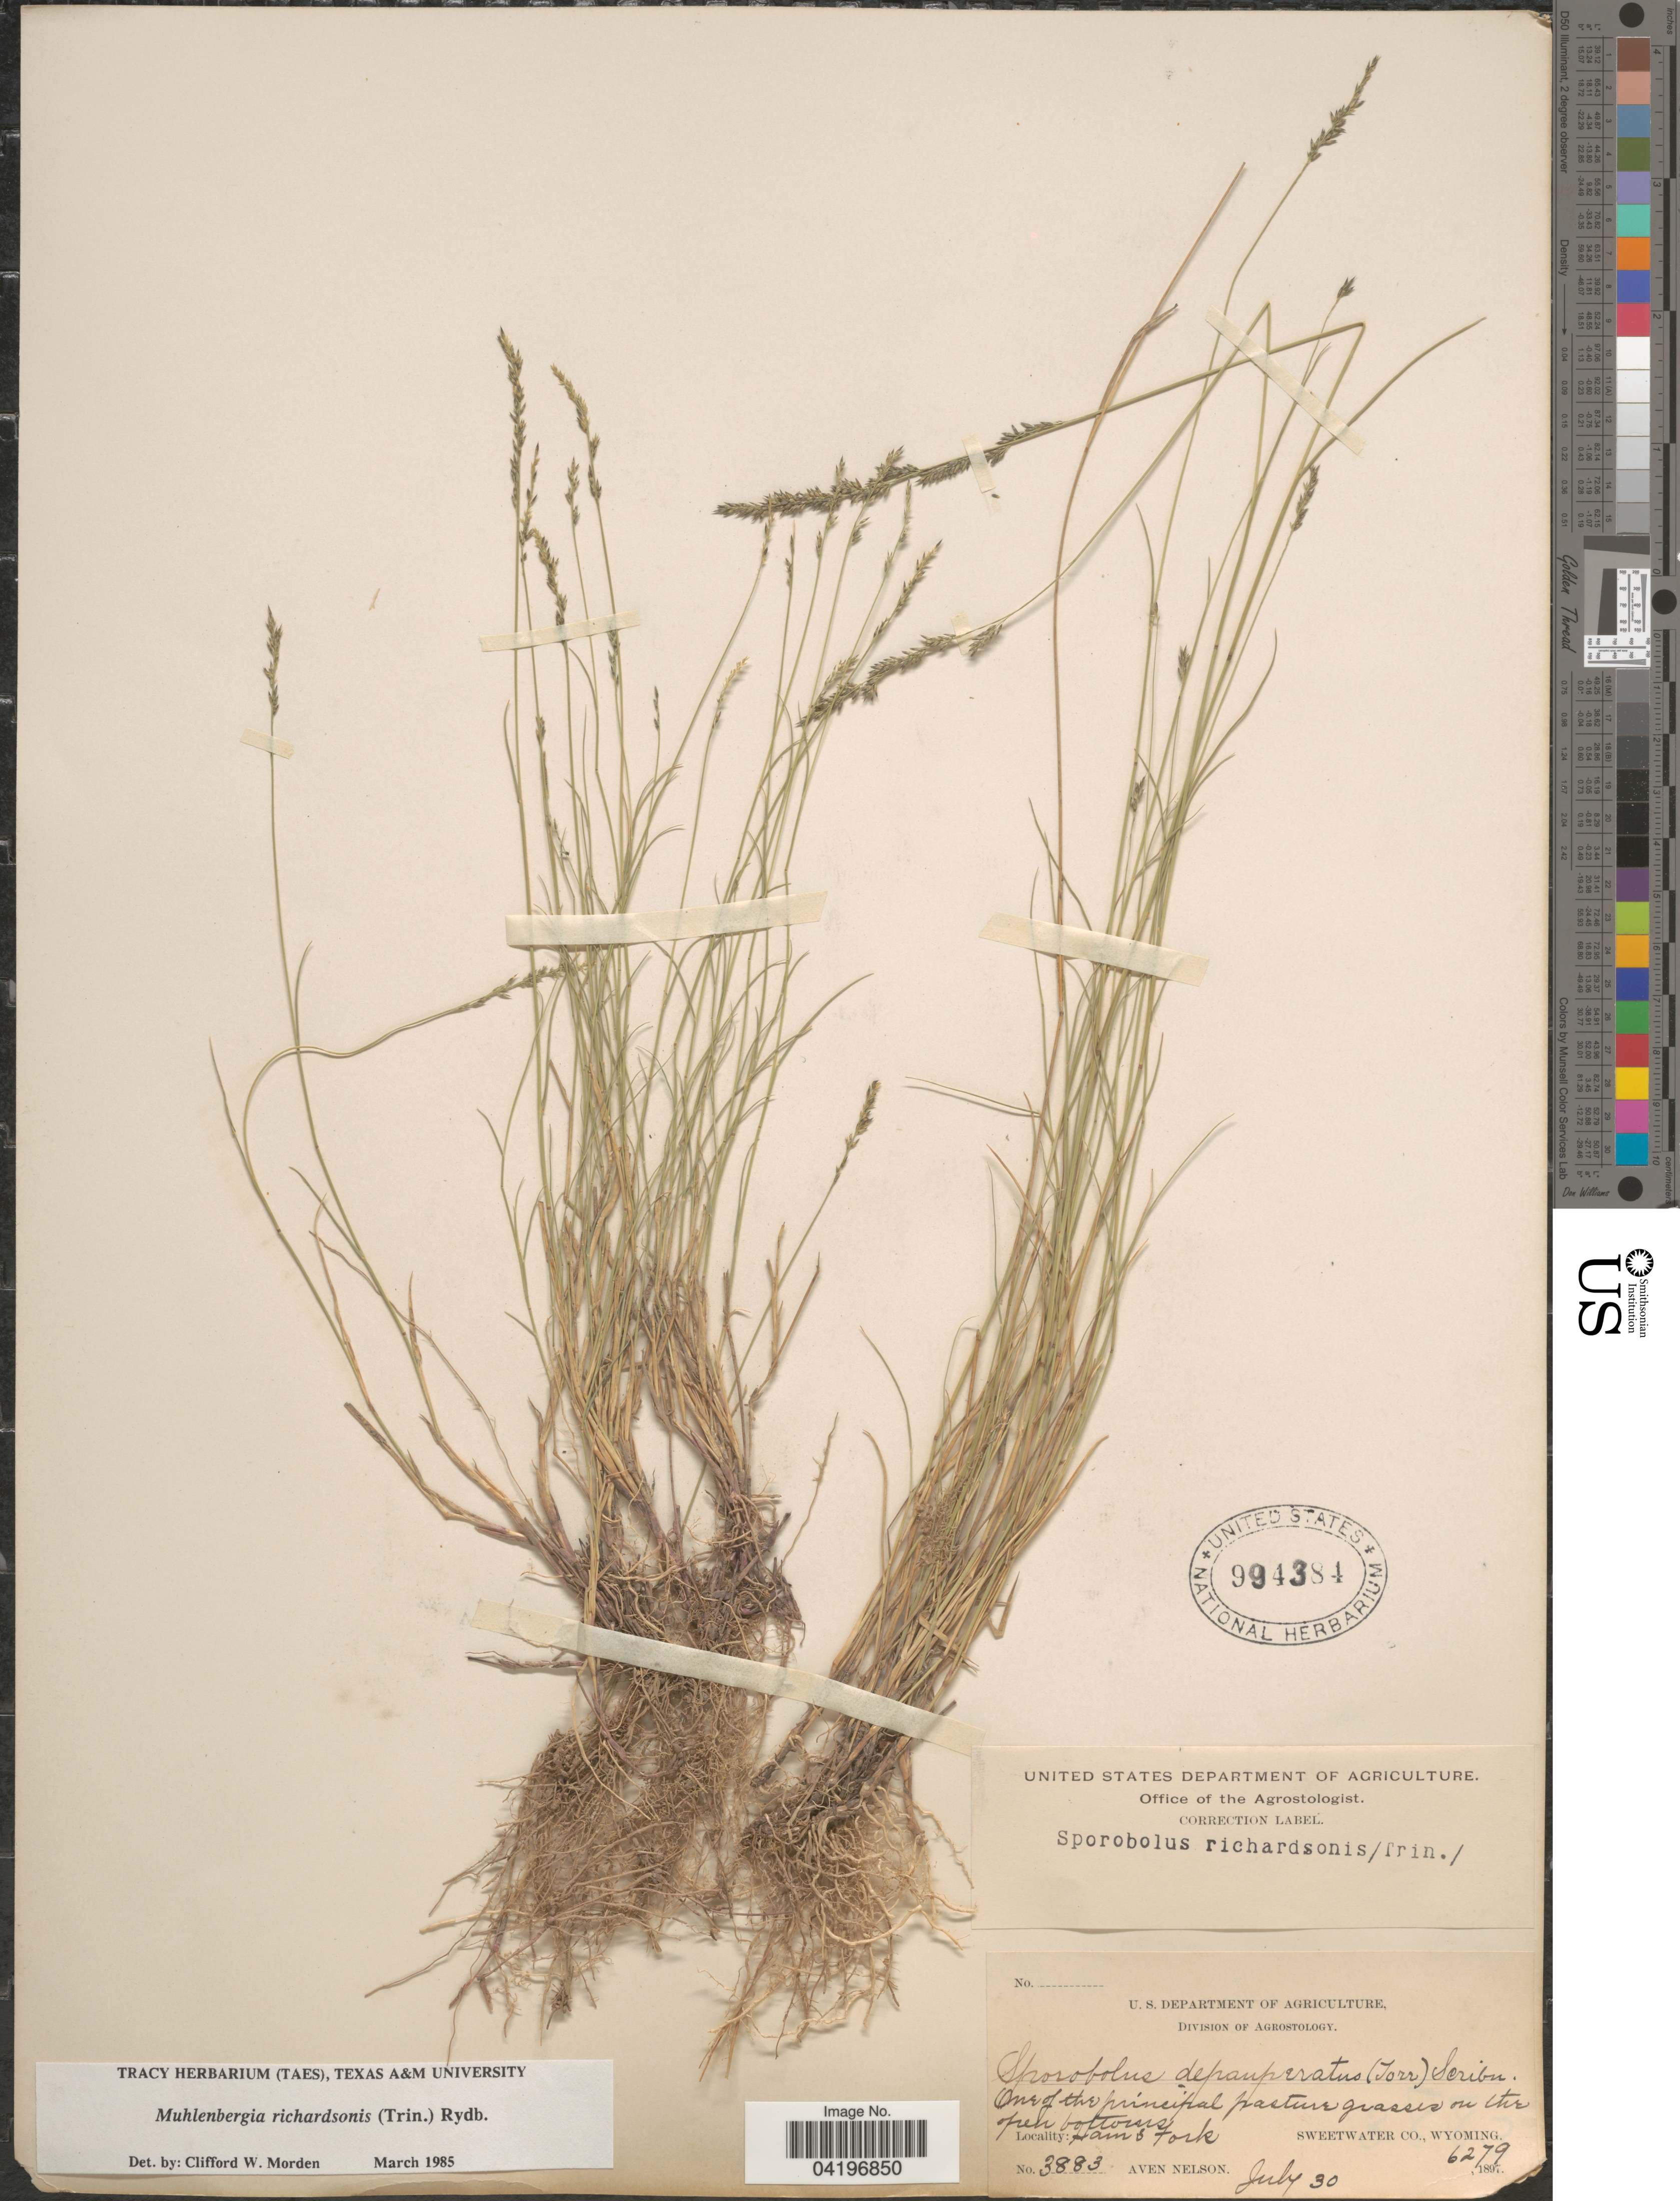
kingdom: Plantae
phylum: Tracheophyta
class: Liliopsida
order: Poales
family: Poaceae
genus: Muhlenbergia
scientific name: Muhlenbergia richardsonis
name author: (Trin.) Rydb.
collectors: A. Nelson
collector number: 3883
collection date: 1897-07-30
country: United States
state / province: Wyoming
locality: Hams Fork. Sweetwater Co.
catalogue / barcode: US 994384